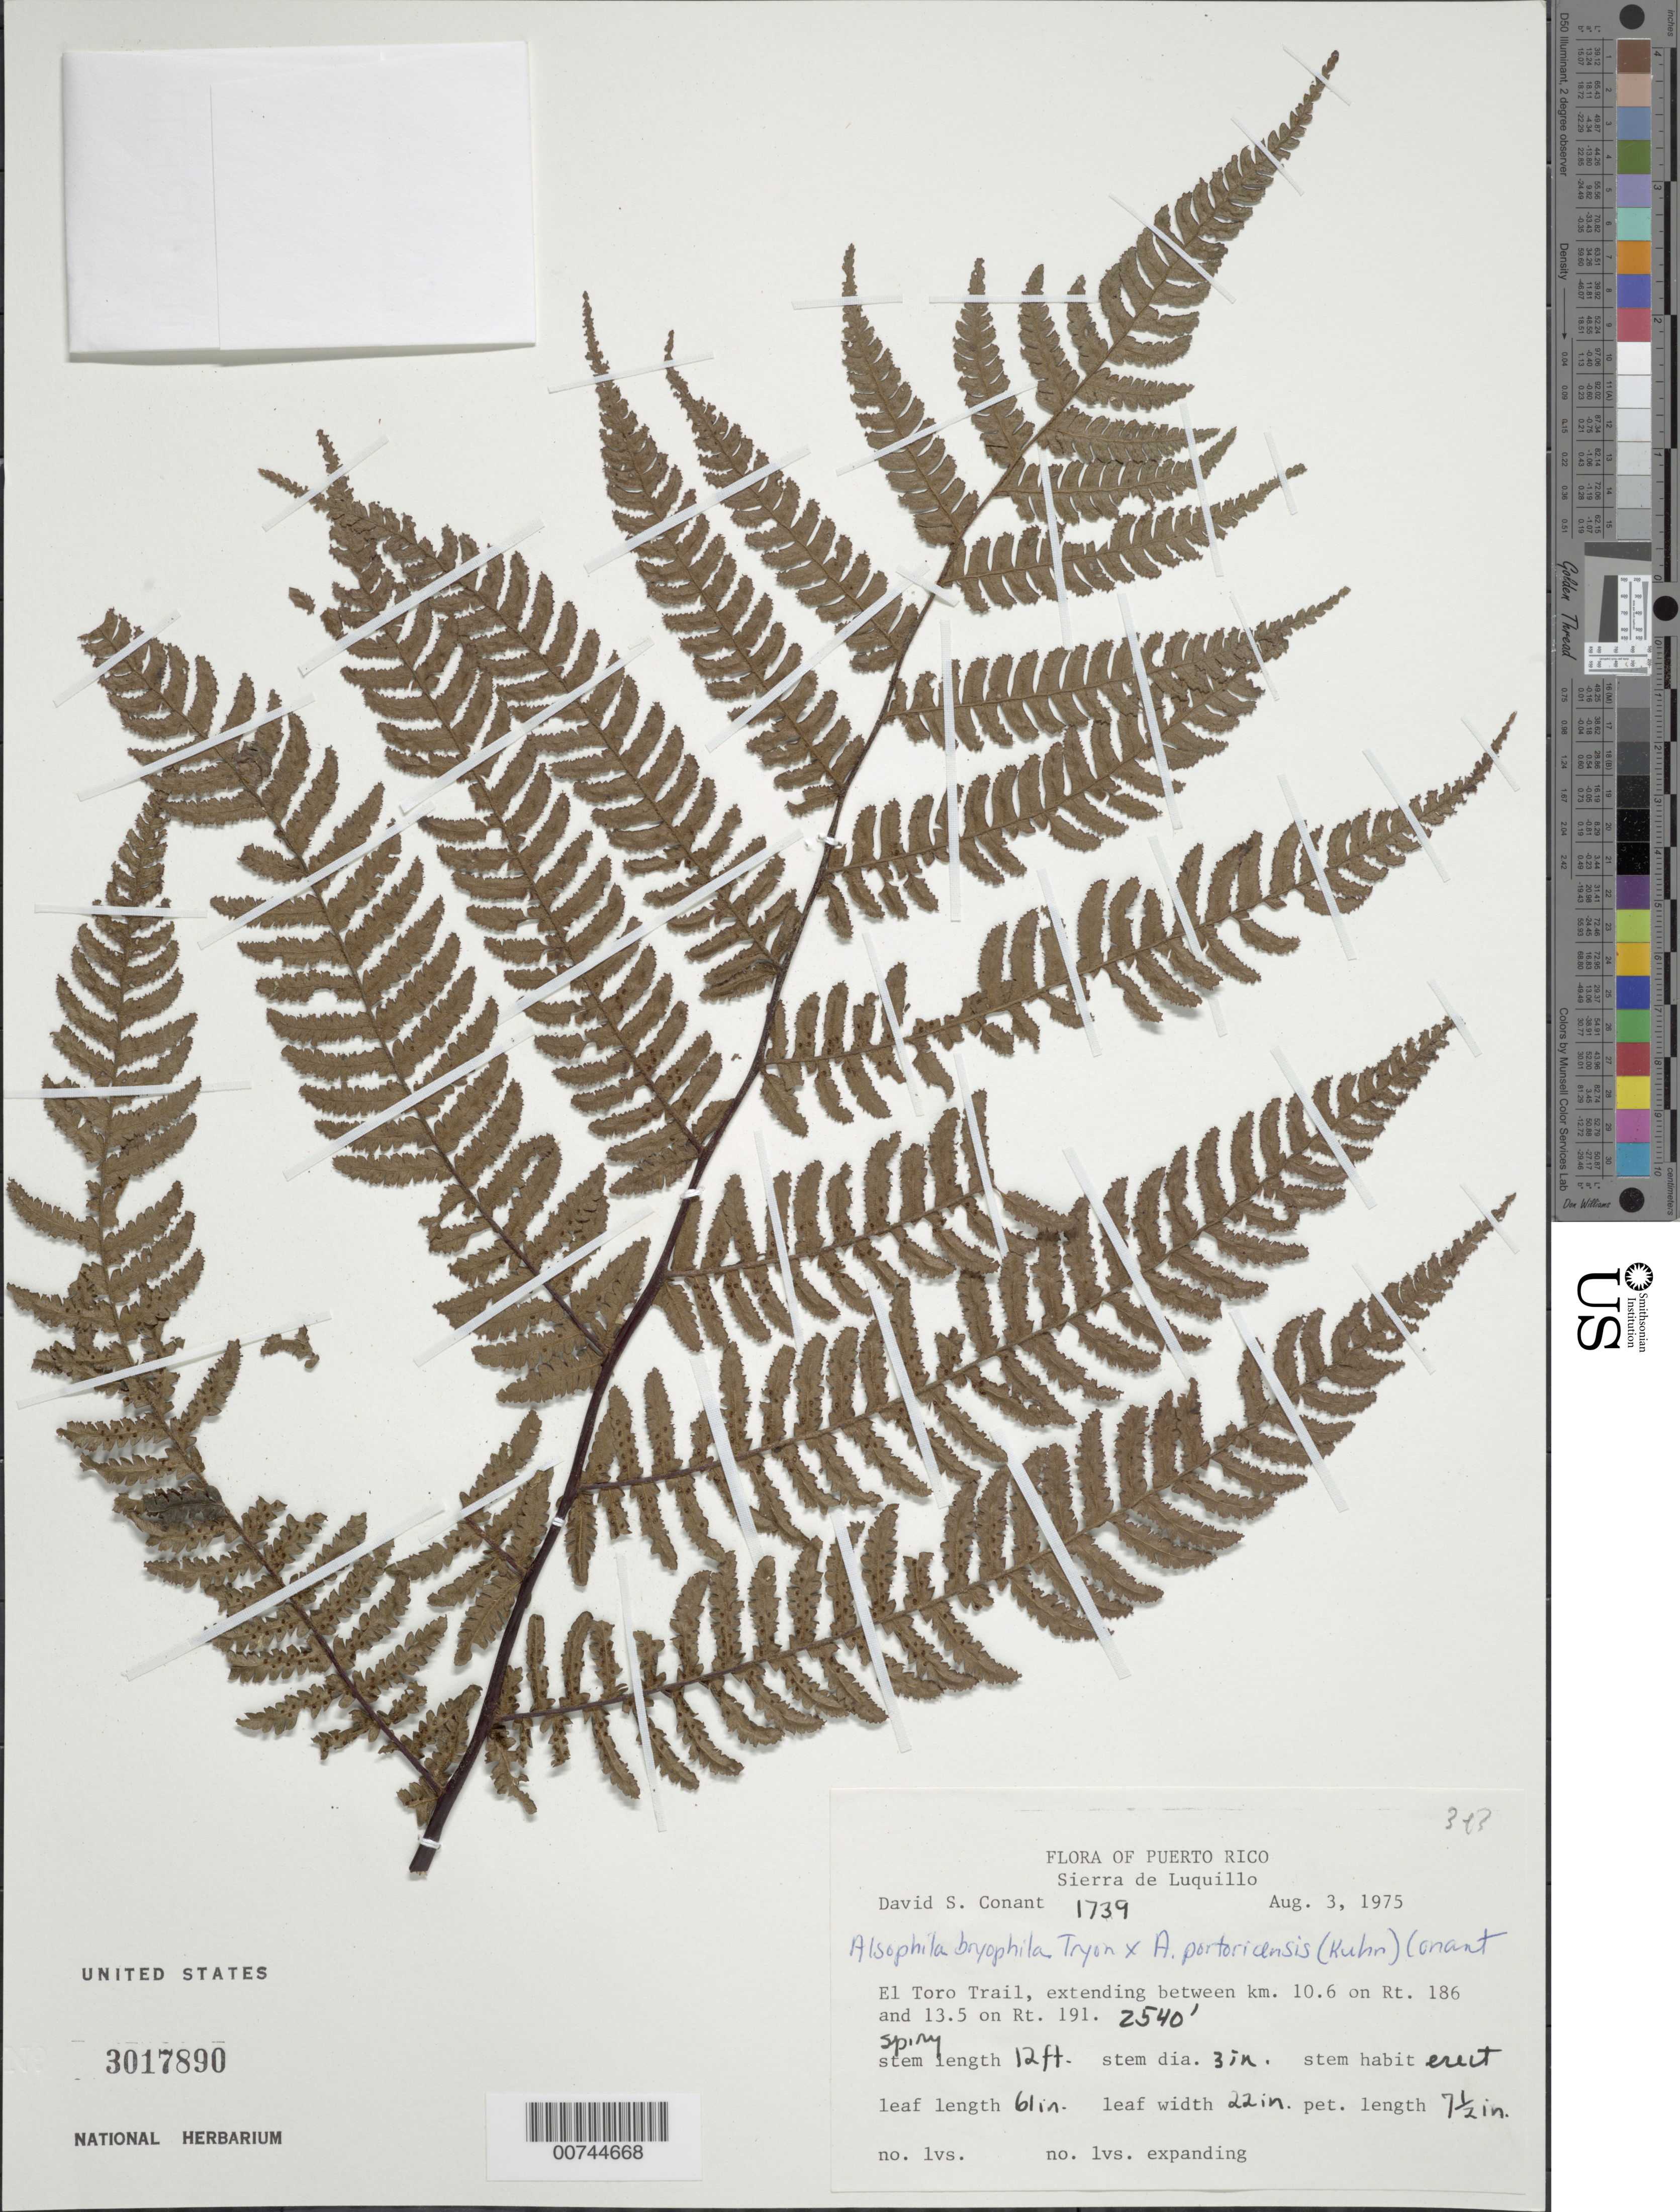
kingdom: Plantae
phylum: Tracheophyta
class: Polypodiopsida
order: Cyatheales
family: Cyatheaceae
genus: Alsophila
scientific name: Alsophila bryophila x A. portoricensis (Spreng. ex Kuhn) D.S. Conant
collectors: D. S. Conant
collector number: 1739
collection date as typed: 03 Aug 1975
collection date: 1975-08-03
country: Puerto Rico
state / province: Luquillo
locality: Sierra de Luquillo. El Toro Trail, extending between km 10.6 on Rt. 186 and 13.5 on Rt. 191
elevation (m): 774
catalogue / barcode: US 3017890